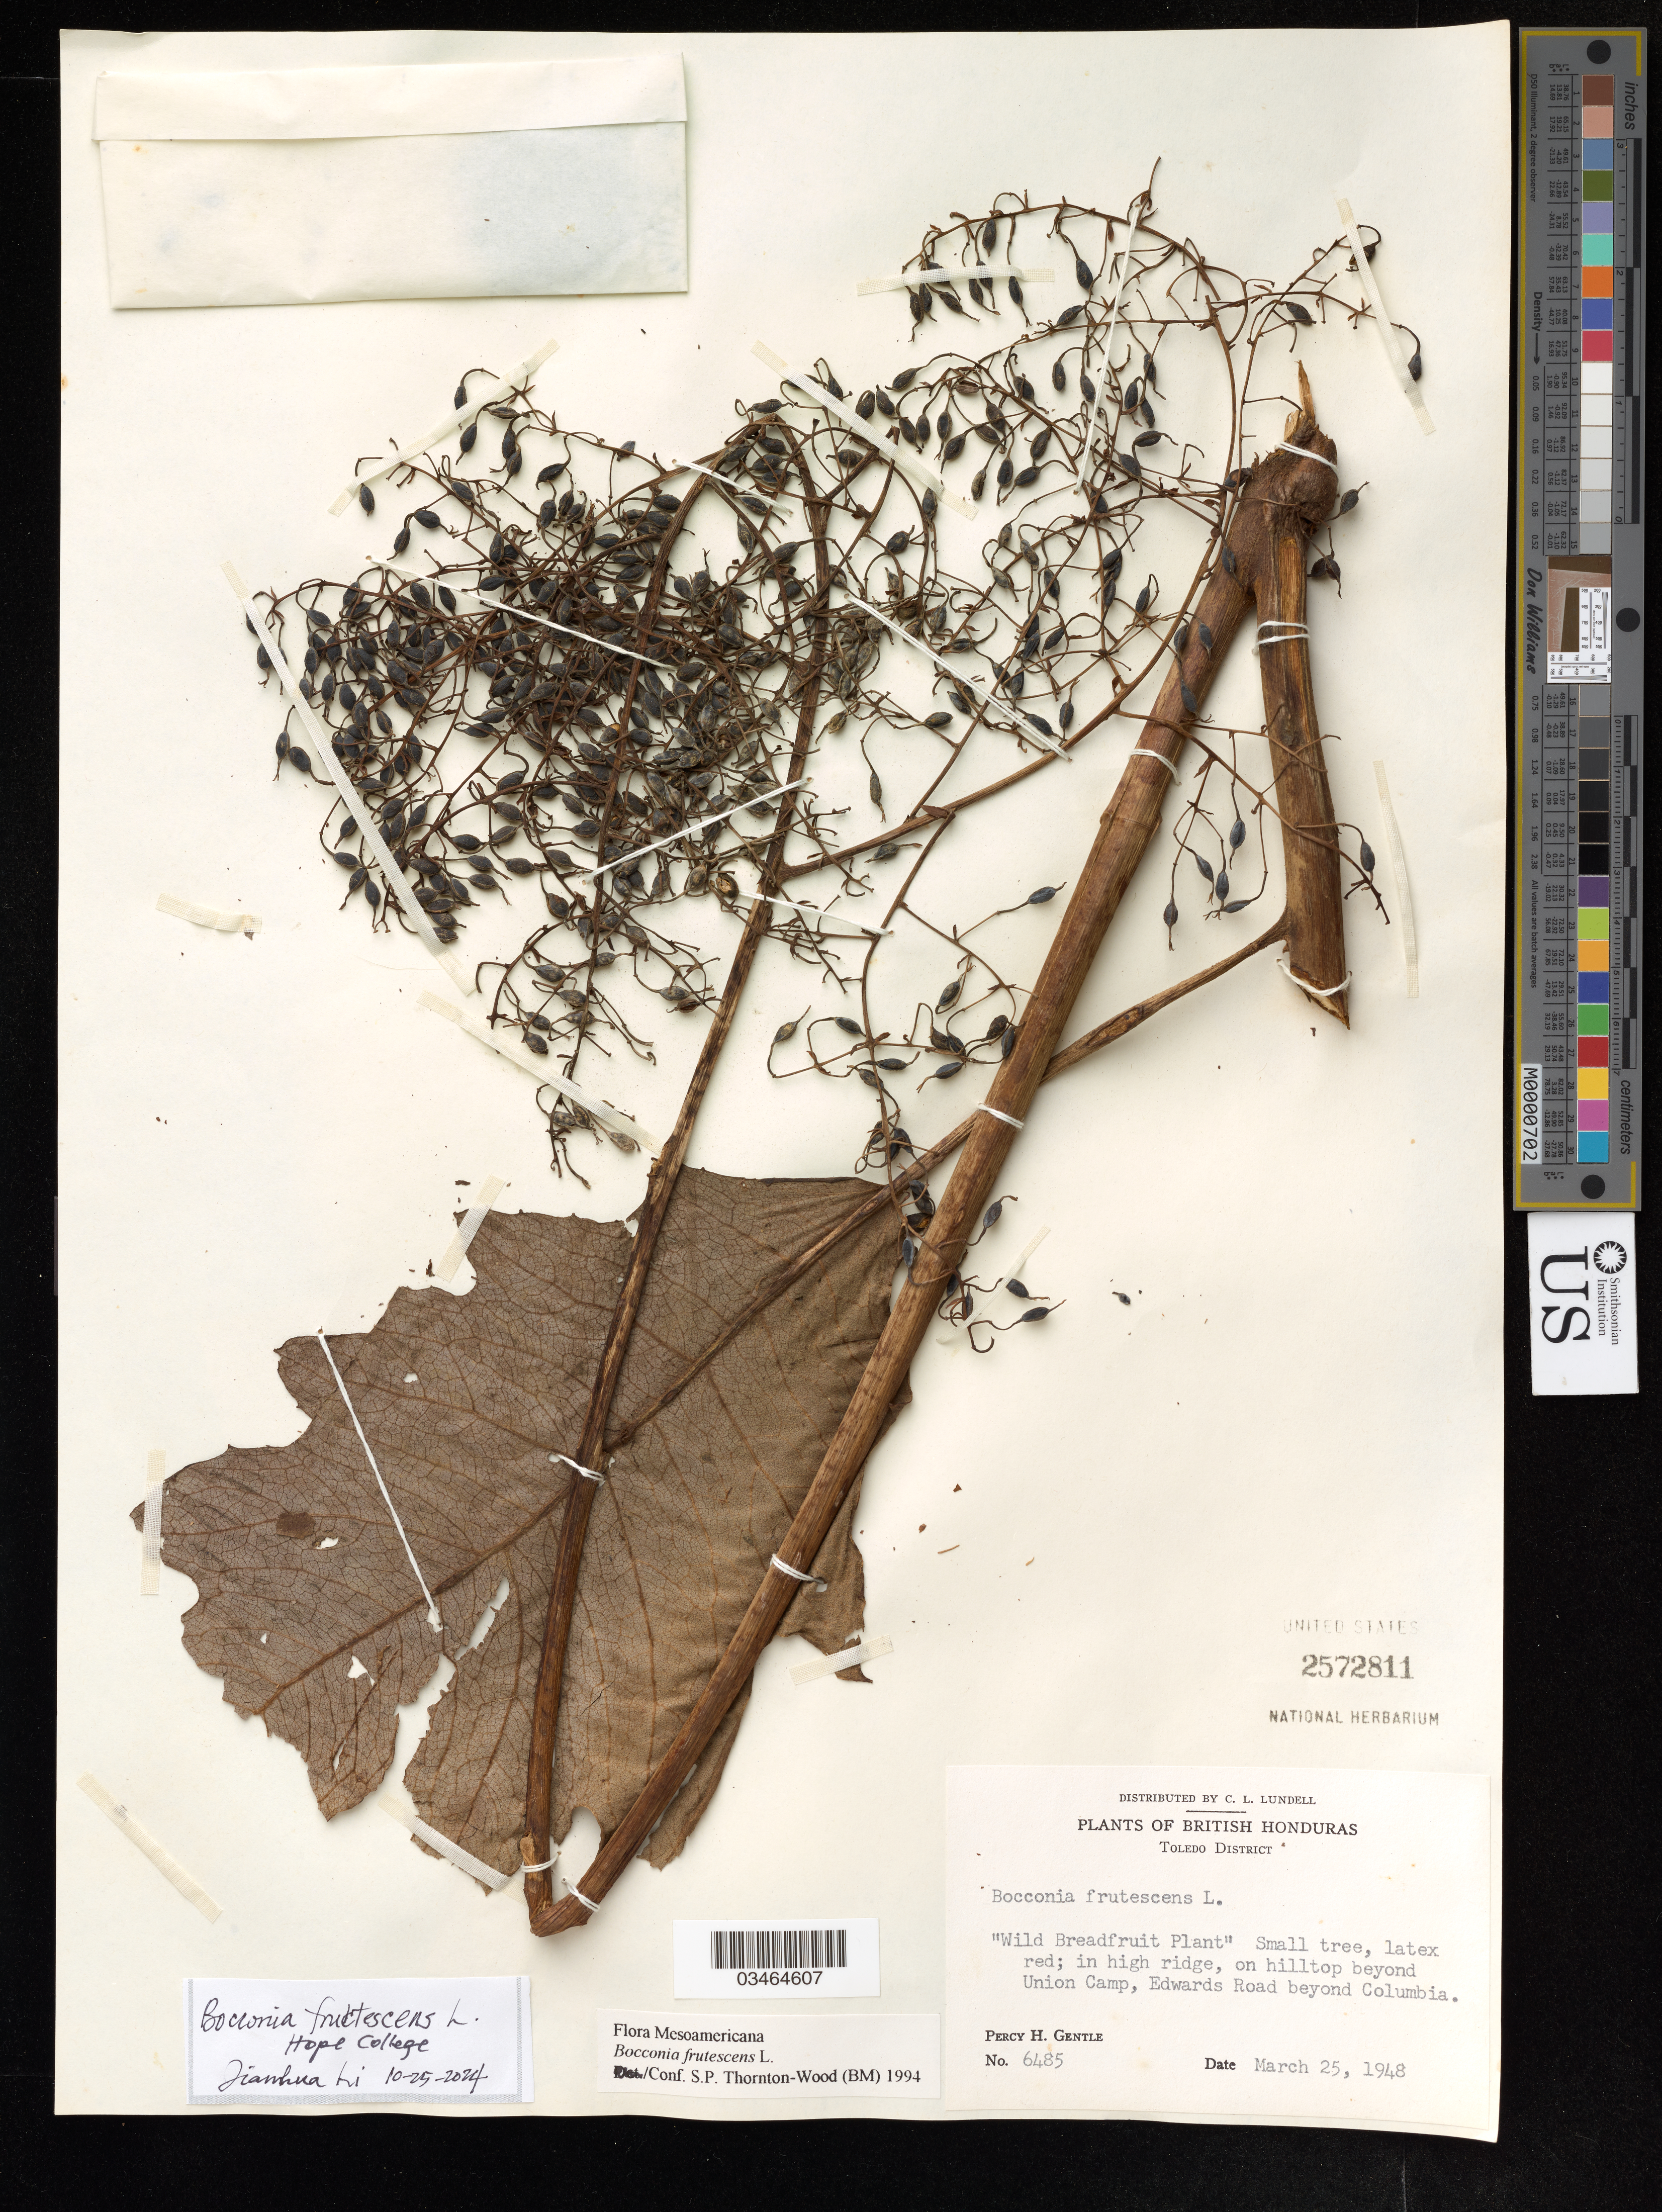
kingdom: Plantae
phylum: Tracheophyta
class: Magnoliopsida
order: Ranunculales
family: Papaveraceae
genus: Bocconia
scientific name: Bocconia frutescens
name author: L.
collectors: P. Gentle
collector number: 6485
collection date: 1948-03-25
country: Belize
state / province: Toledo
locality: British Honduras, On hilltop beyond Union Camp, Edwards Road beyond Columbia.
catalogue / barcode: US 257811